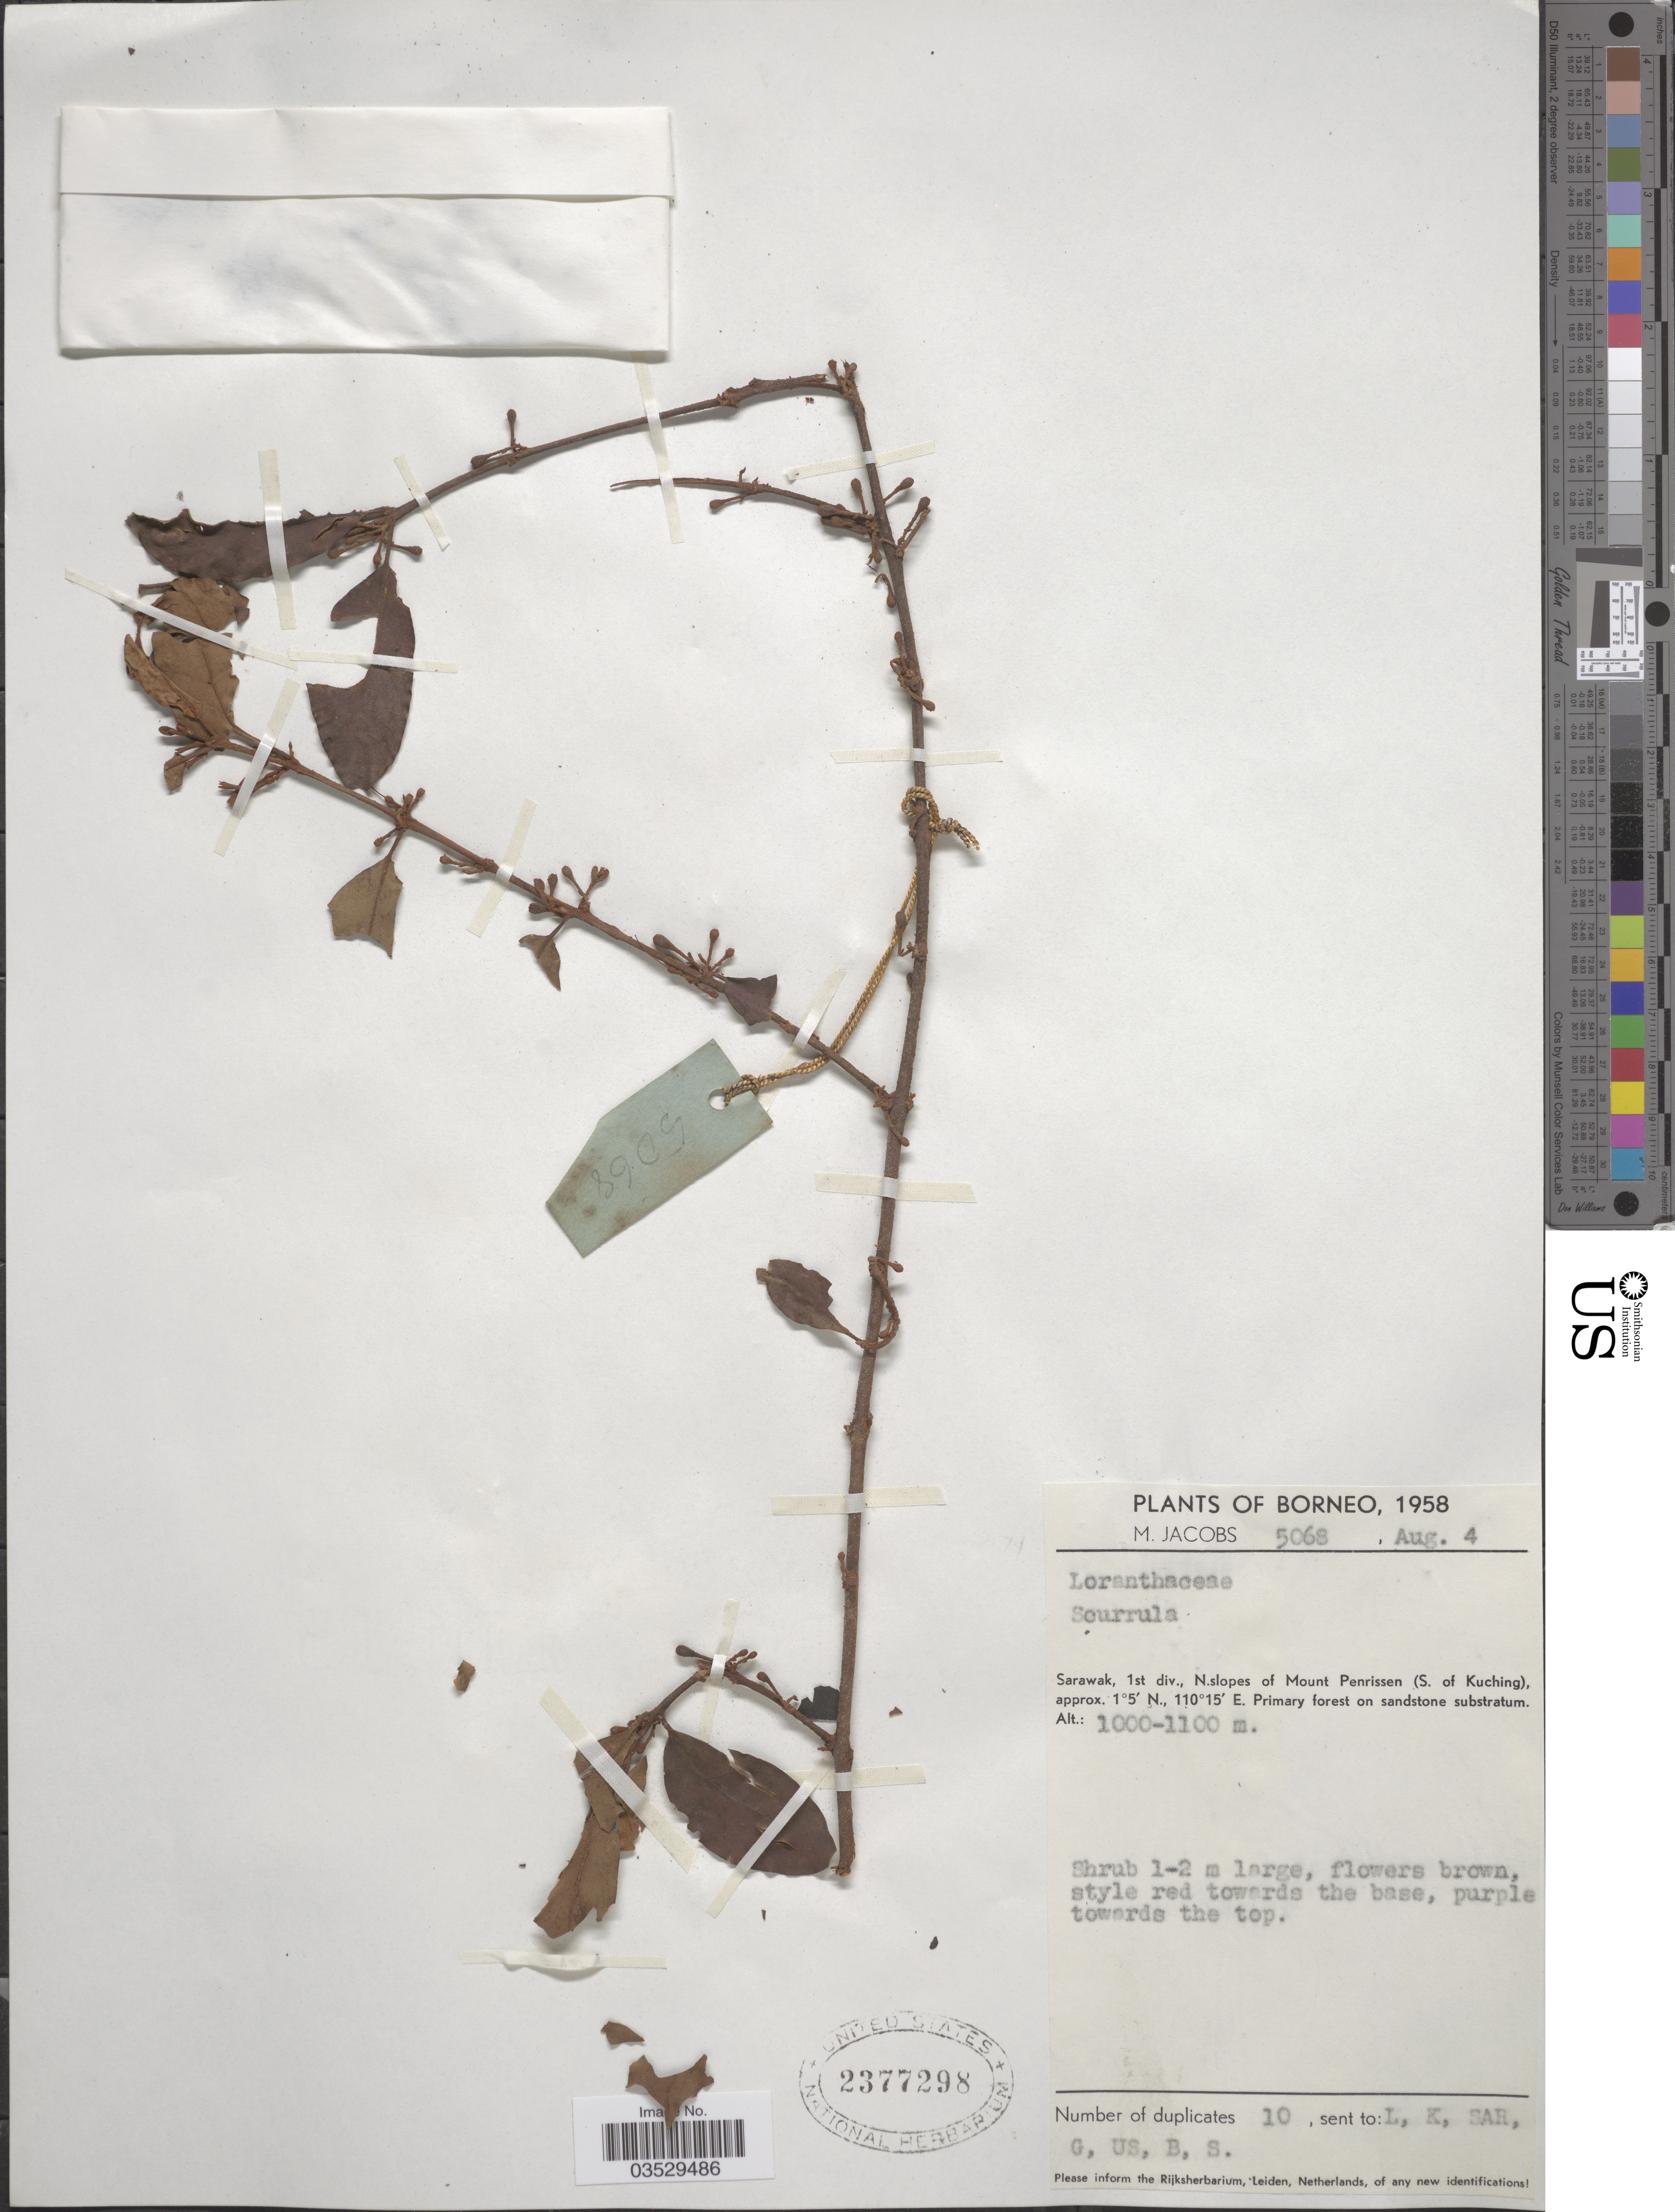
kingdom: Plantae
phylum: Tracheophyta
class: Magnoliopsida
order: Santalales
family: Loranthaceae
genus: Scurrula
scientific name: Scurrula sp.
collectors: M. Jacobs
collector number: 5068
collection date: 1958-08-04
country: Malaysia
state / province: Sarawak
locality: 1st div., N. slopes of Mount Penrissen (S of Kuching).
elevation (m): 1000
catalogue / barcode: US 2377298